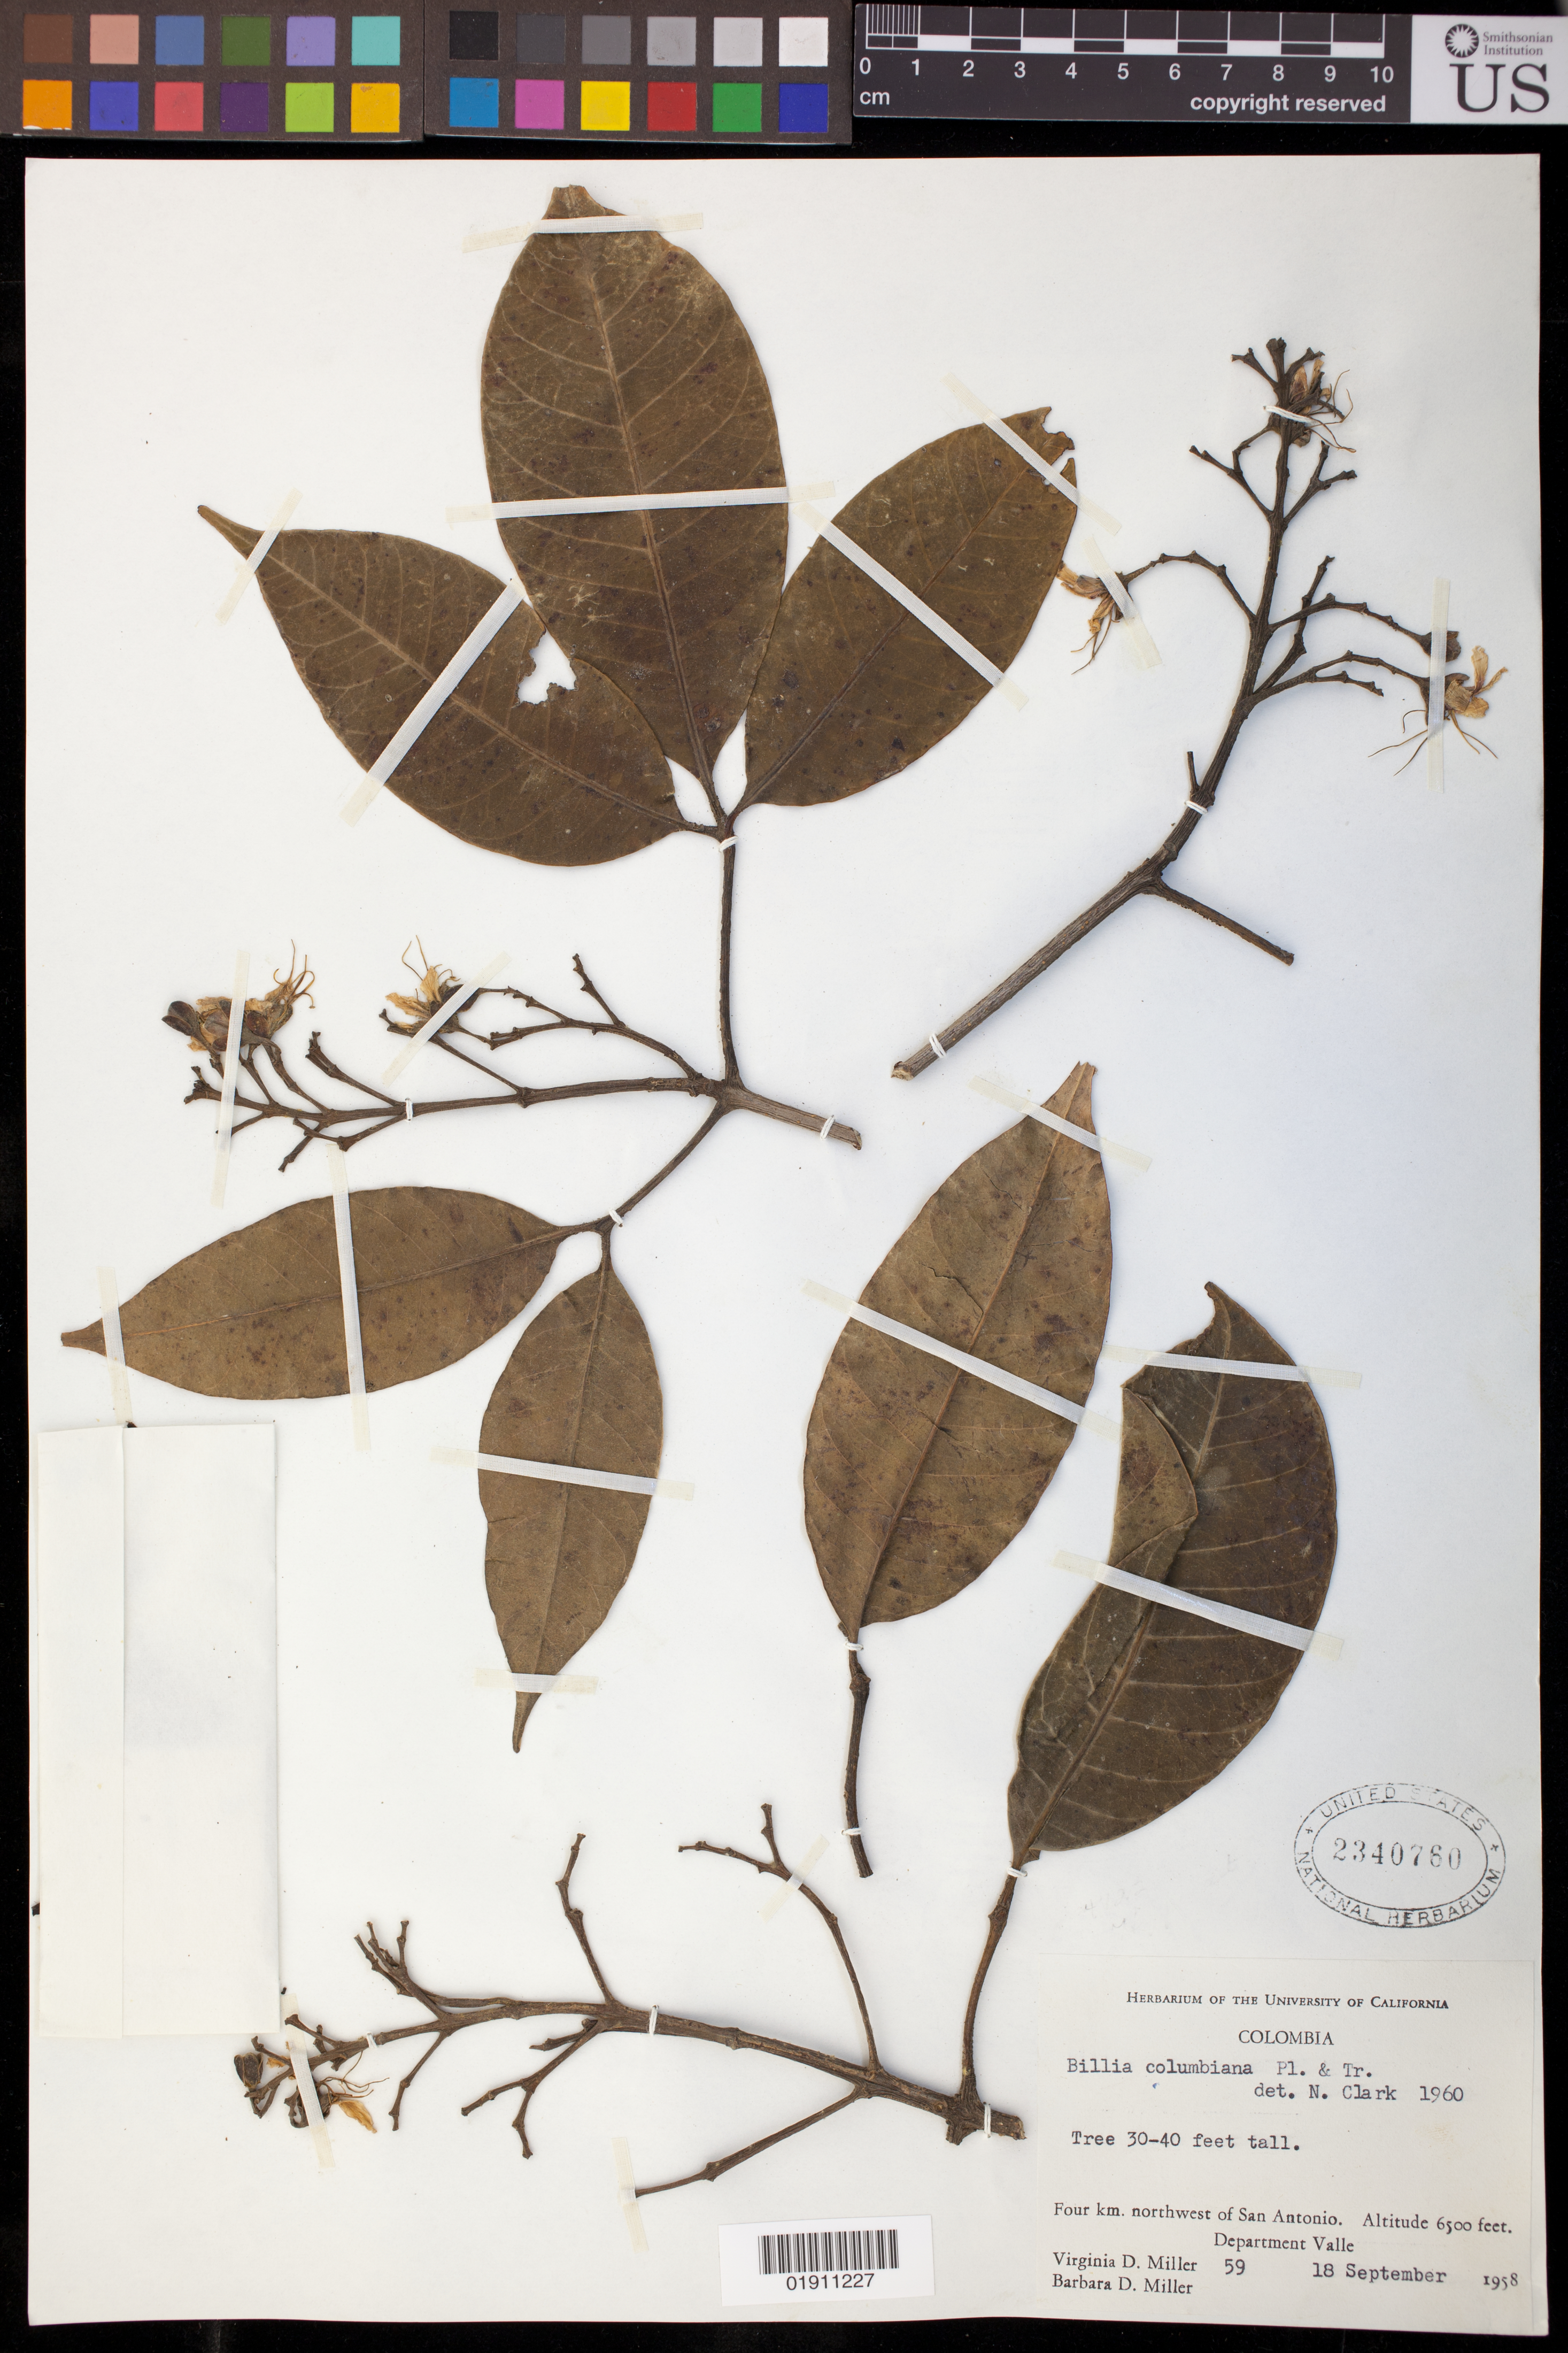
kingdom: Plantae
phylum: Tracheophyta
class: Magnoliopsida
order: Sapindales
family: Sapindaceae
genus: Billia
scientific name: Billia rosea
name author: (Planch. & Linden) C. Ulloa & P.M. Jørg.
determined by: Acevedo-Rodríguez, P., (BOT), Smithsonian Institution - National Museum of Natural History (UNITED STATES)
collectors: V. D. Miller & B. D. Miller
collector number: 59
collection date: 1958-09-18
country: Colombia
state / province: Tolima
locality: Four km. northwest of San Antonio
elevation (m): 1981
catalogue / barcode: US 2340760